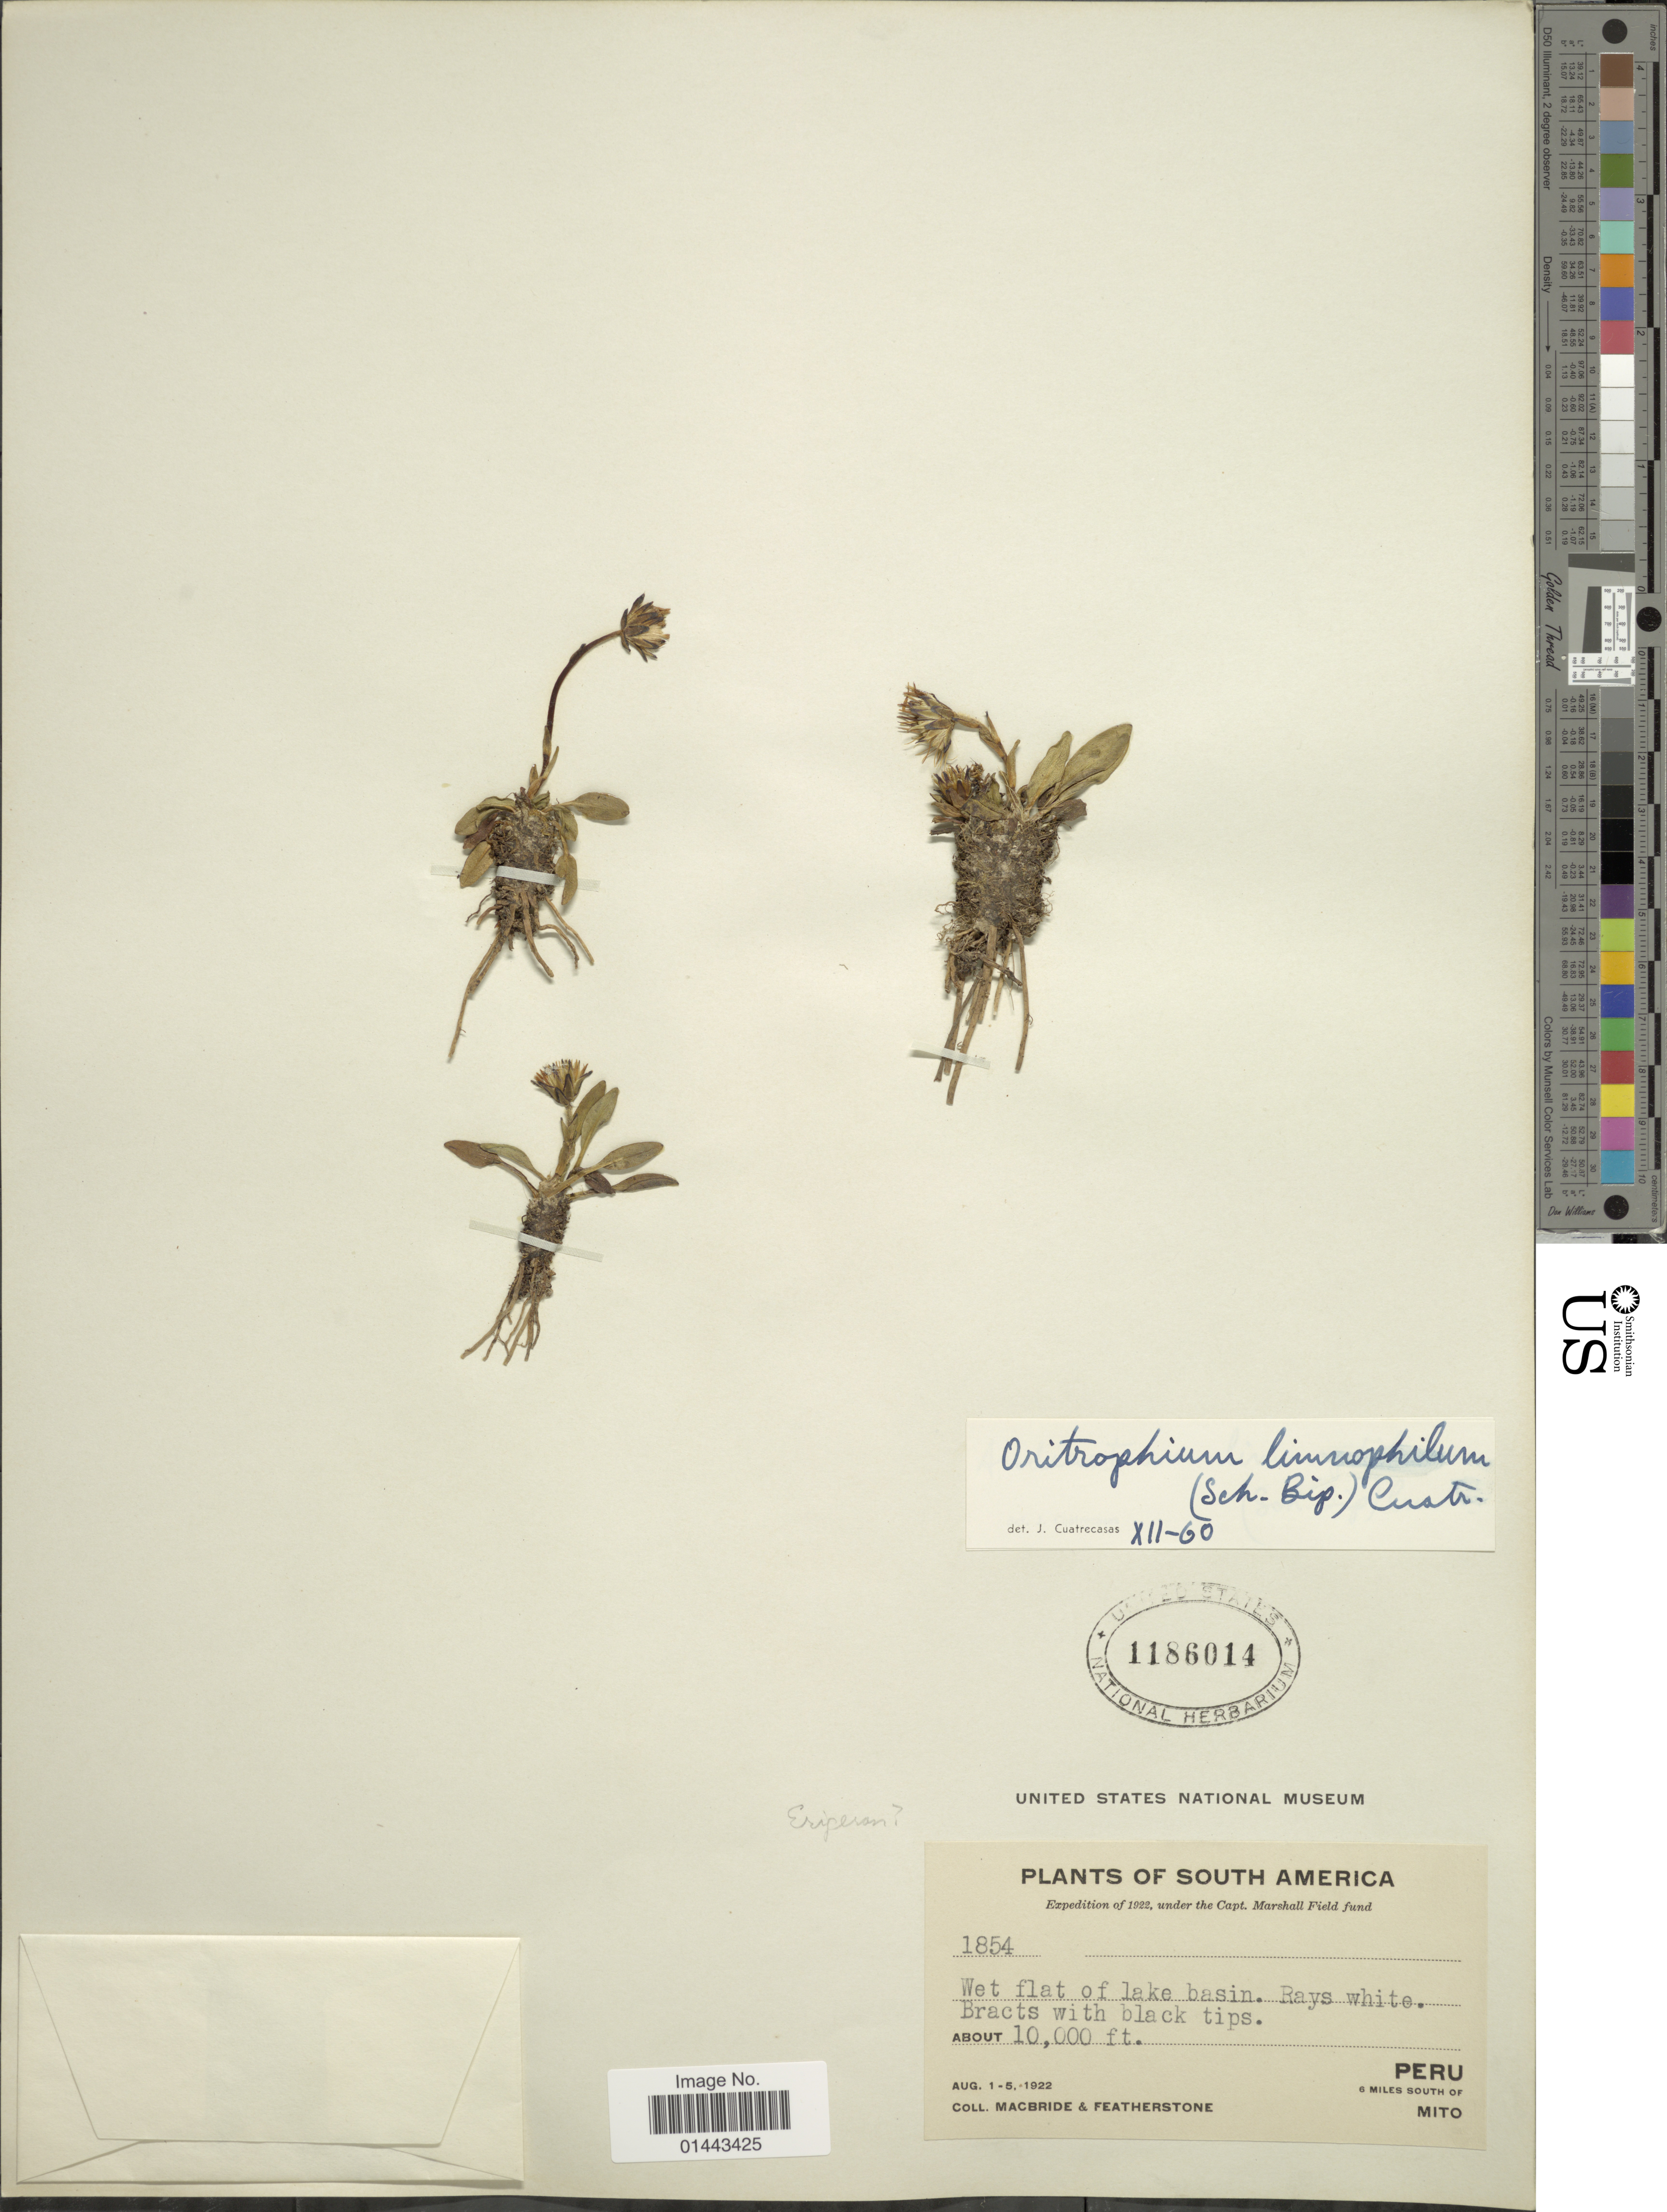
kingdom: Plantae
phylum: Tracheophyta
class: Magnoliopsida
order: Asterales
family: Asteraceae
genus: Oritrophium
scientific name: Oritrophium limnophilum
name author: (Sch. Bip.) Cuatrec.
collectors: Macbride, -- & -. Featherstone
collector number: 1854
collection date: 1922-08-01/1922-08-05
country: Peru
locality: Wet flat of lake basin, 6 miles south of Mito.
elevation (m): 3048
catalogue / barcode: US 1186014